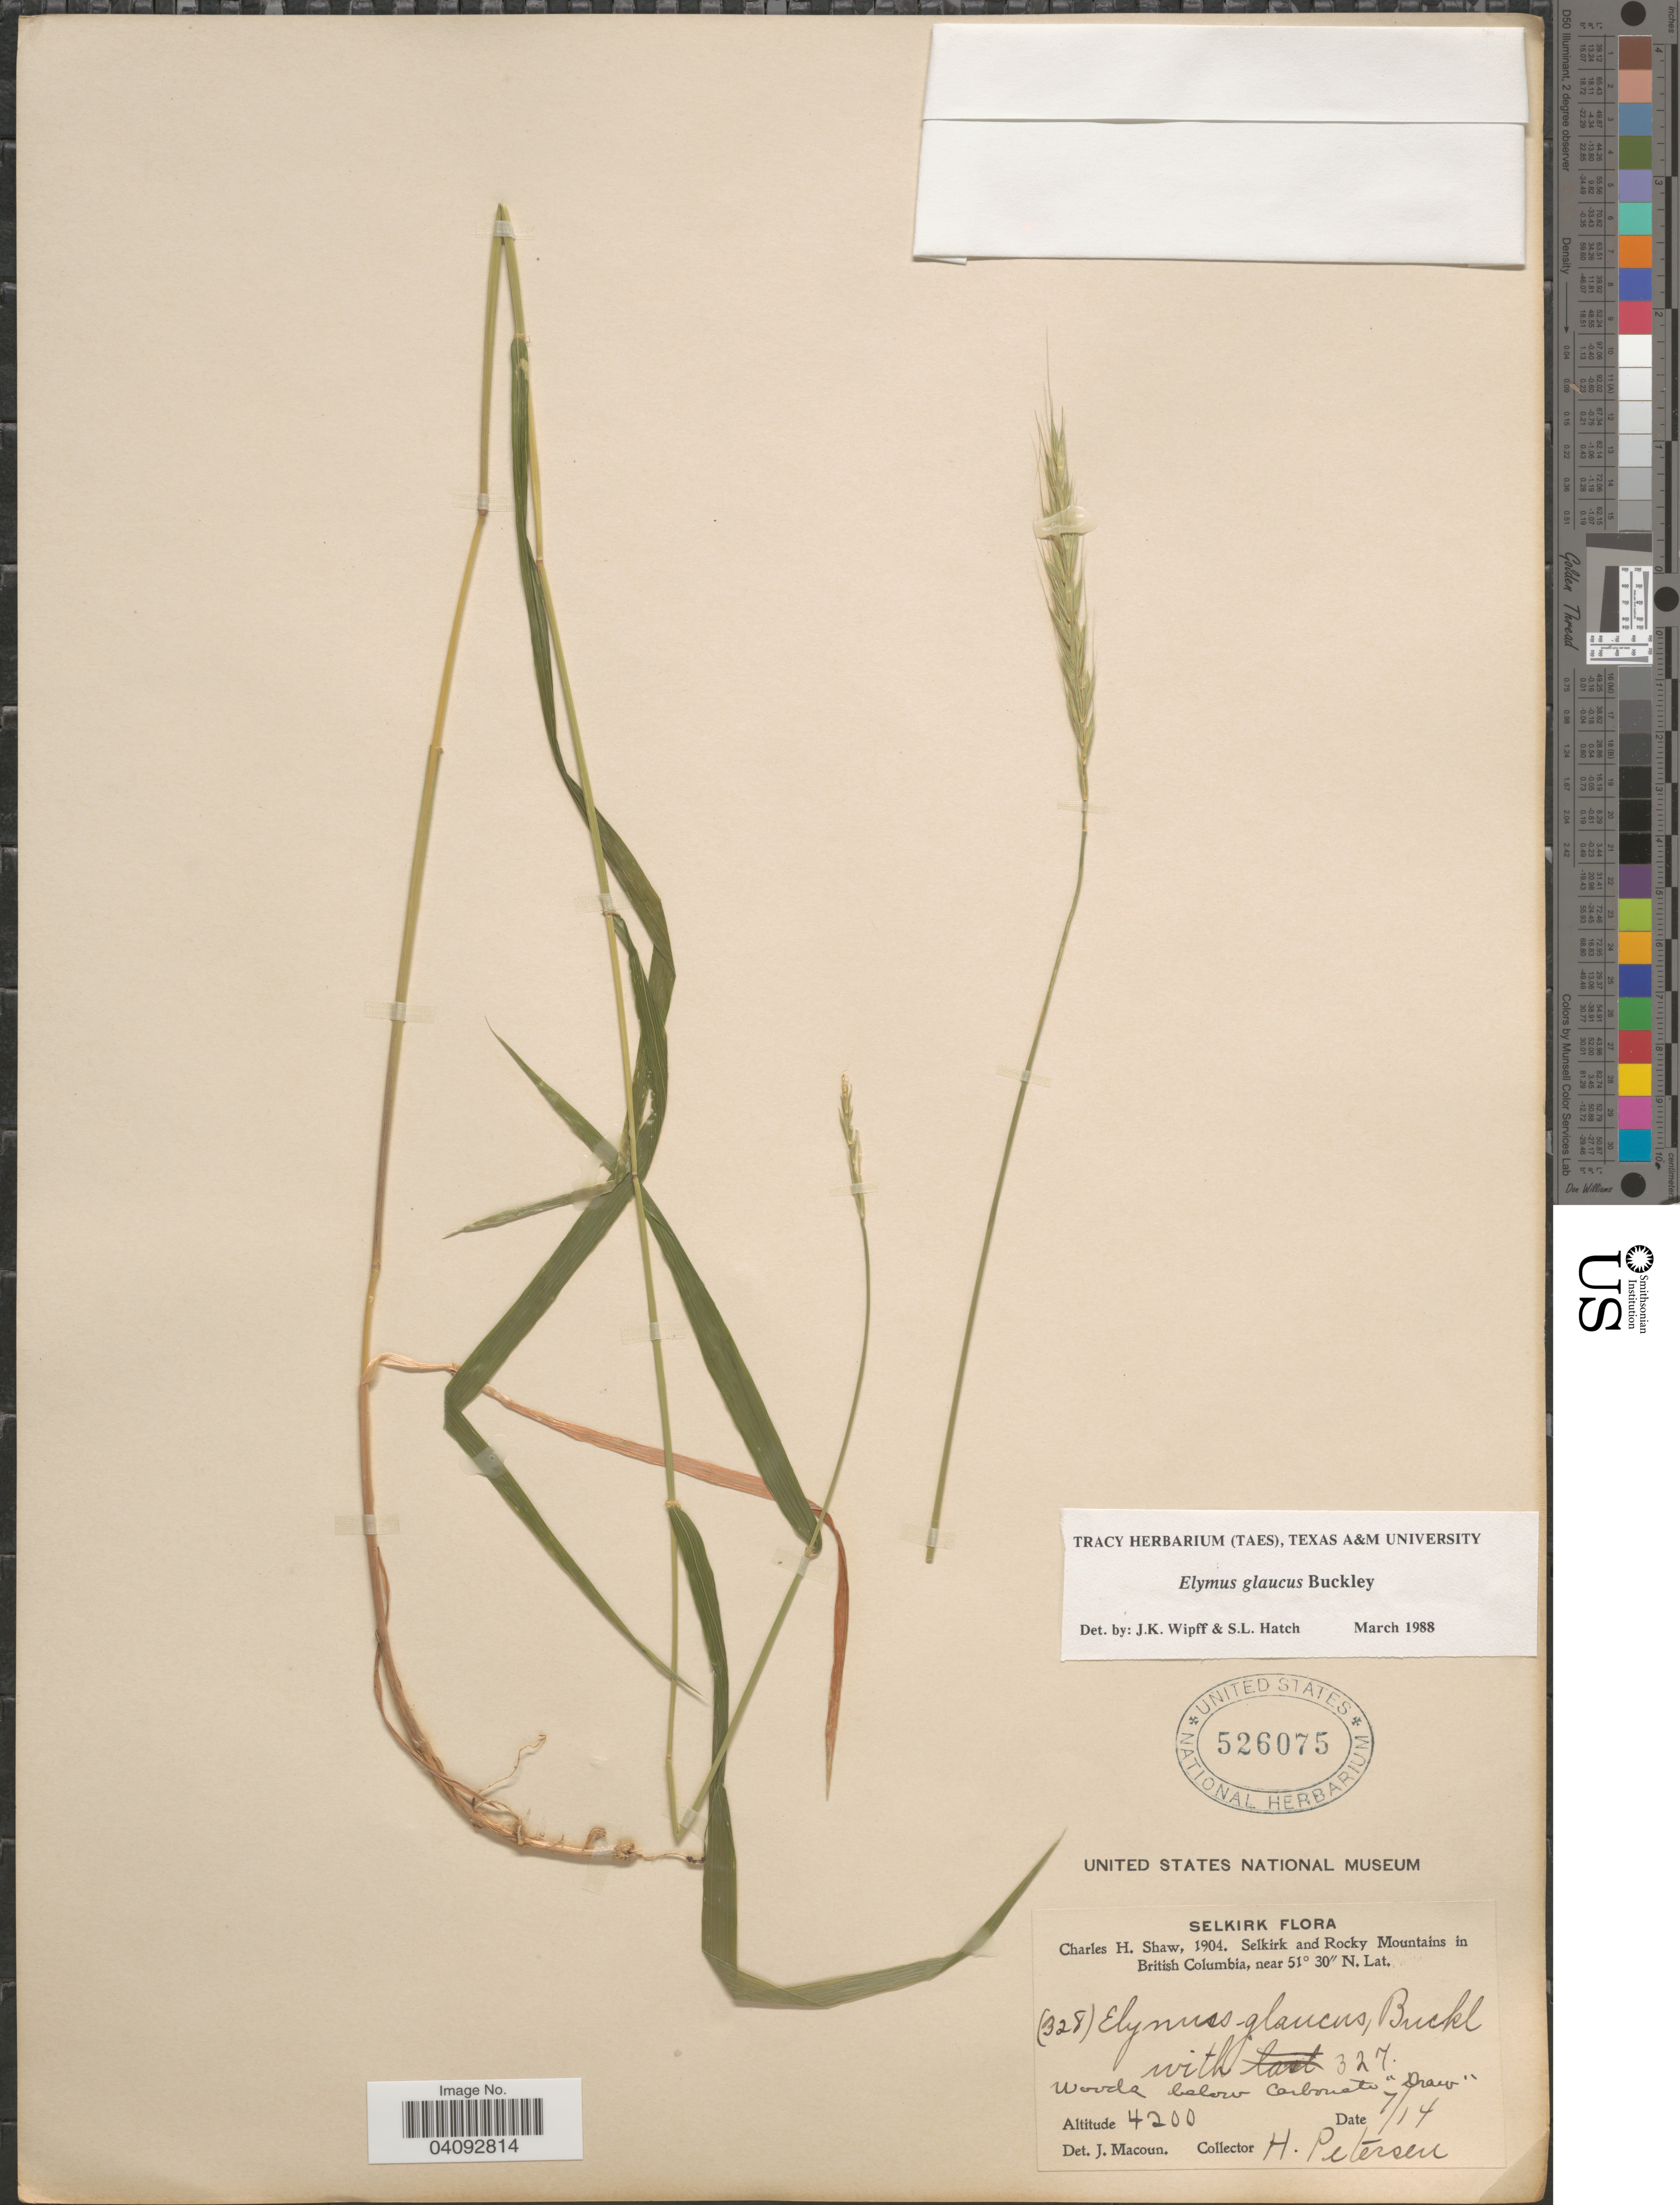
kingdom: Plantae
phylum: Tracheophyta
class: Liliopsida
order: Poales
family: Poaceae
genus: Elymus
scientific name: Elymus glaucus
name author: Buckley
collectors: H. Petersen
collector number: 328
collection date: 1904-07-14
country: Canada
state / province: British Columbia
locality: Selkirk. Selkirk and Rocky Mountains. Woods below Carbonate "Draw".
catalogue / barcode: US 526075